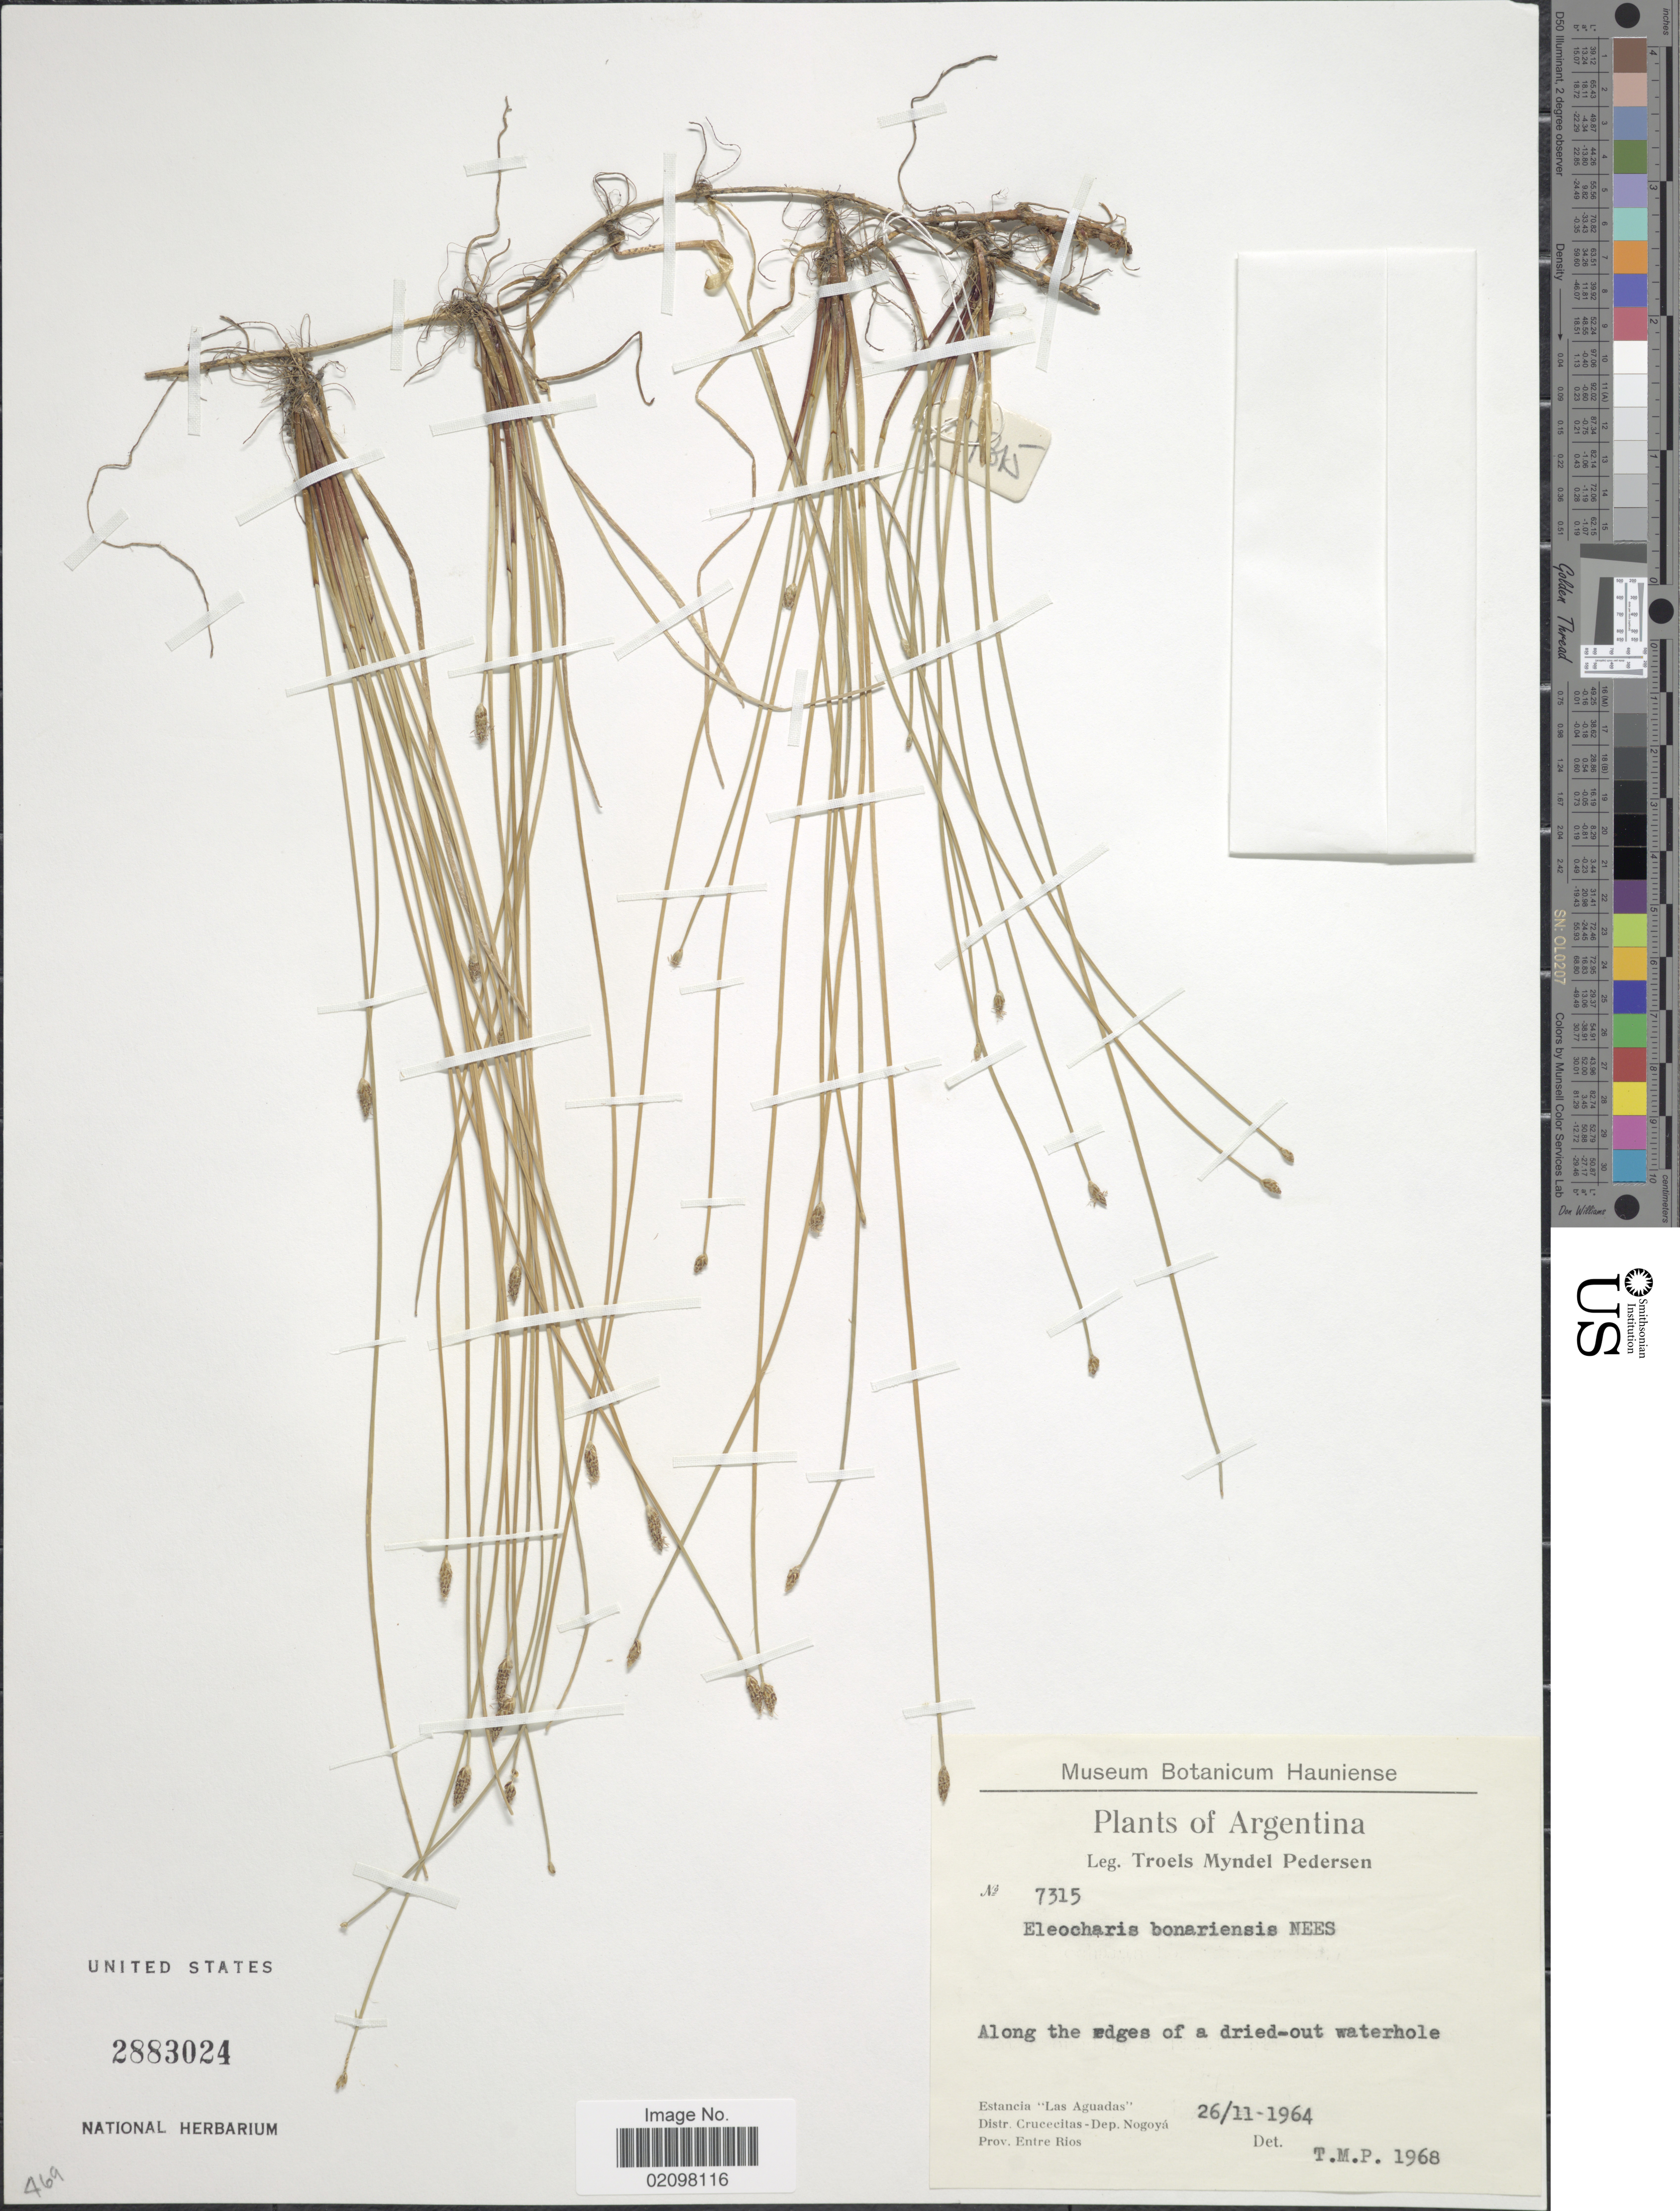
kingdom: Plantae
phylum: Tracheophyta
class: Liliopsida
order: Poales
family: Cyperaceae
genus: Eleocharis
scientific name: Eleocharis bonariensis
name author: Nees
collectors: T. Pederson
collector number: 7315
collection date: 1964-11-26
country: Argentina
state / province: Entre Rios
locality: Estancia Las Aguadas Distr. Crucecitas. Dep. Nogoyá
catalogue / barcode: US 2883024